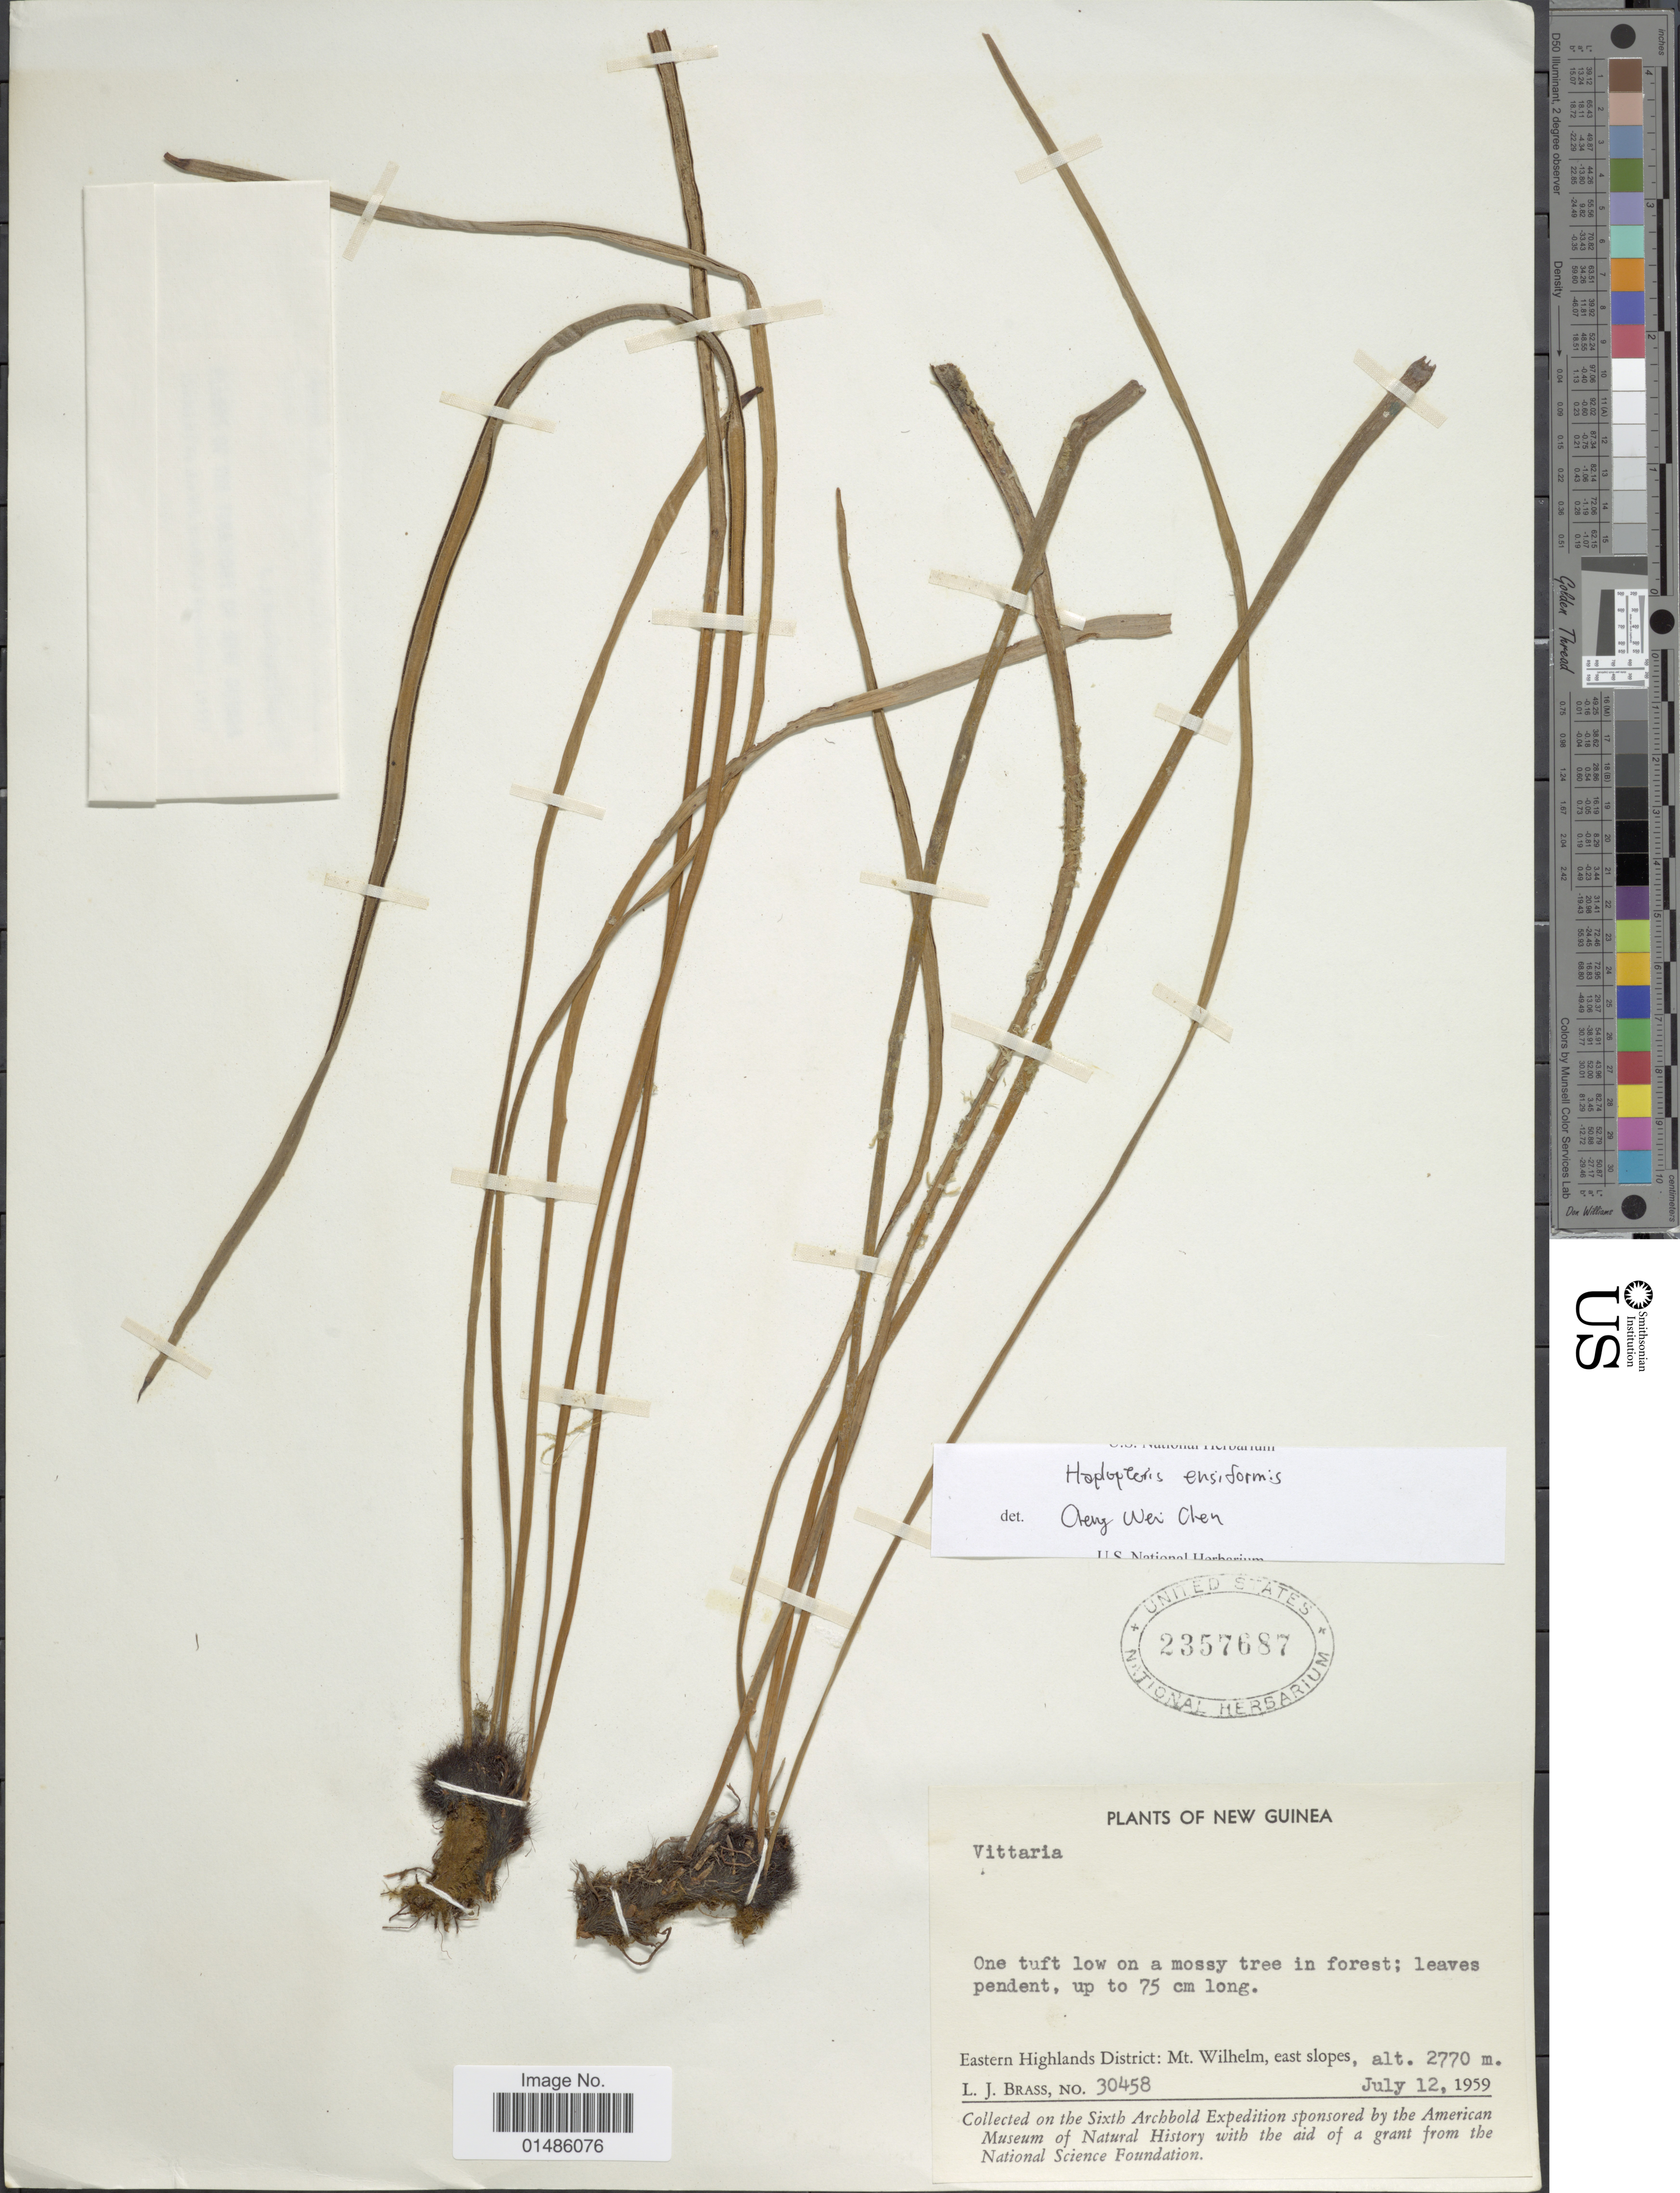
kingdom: Plantae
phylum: Tracheophyta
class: Polypodiopsida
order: Polypodiales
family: Pteridaceae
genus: Haplopteris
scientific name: Haplopteris ensiformis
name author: (Sw.) E.H. Crane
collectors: L. J. Brass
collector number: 30458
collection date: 1959-07-12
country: Papua New Guinea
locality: New Guinea. Eastern Highlands District: Mt. Wilhelm, east slopes.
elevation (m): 2770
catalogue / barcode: US 2357687